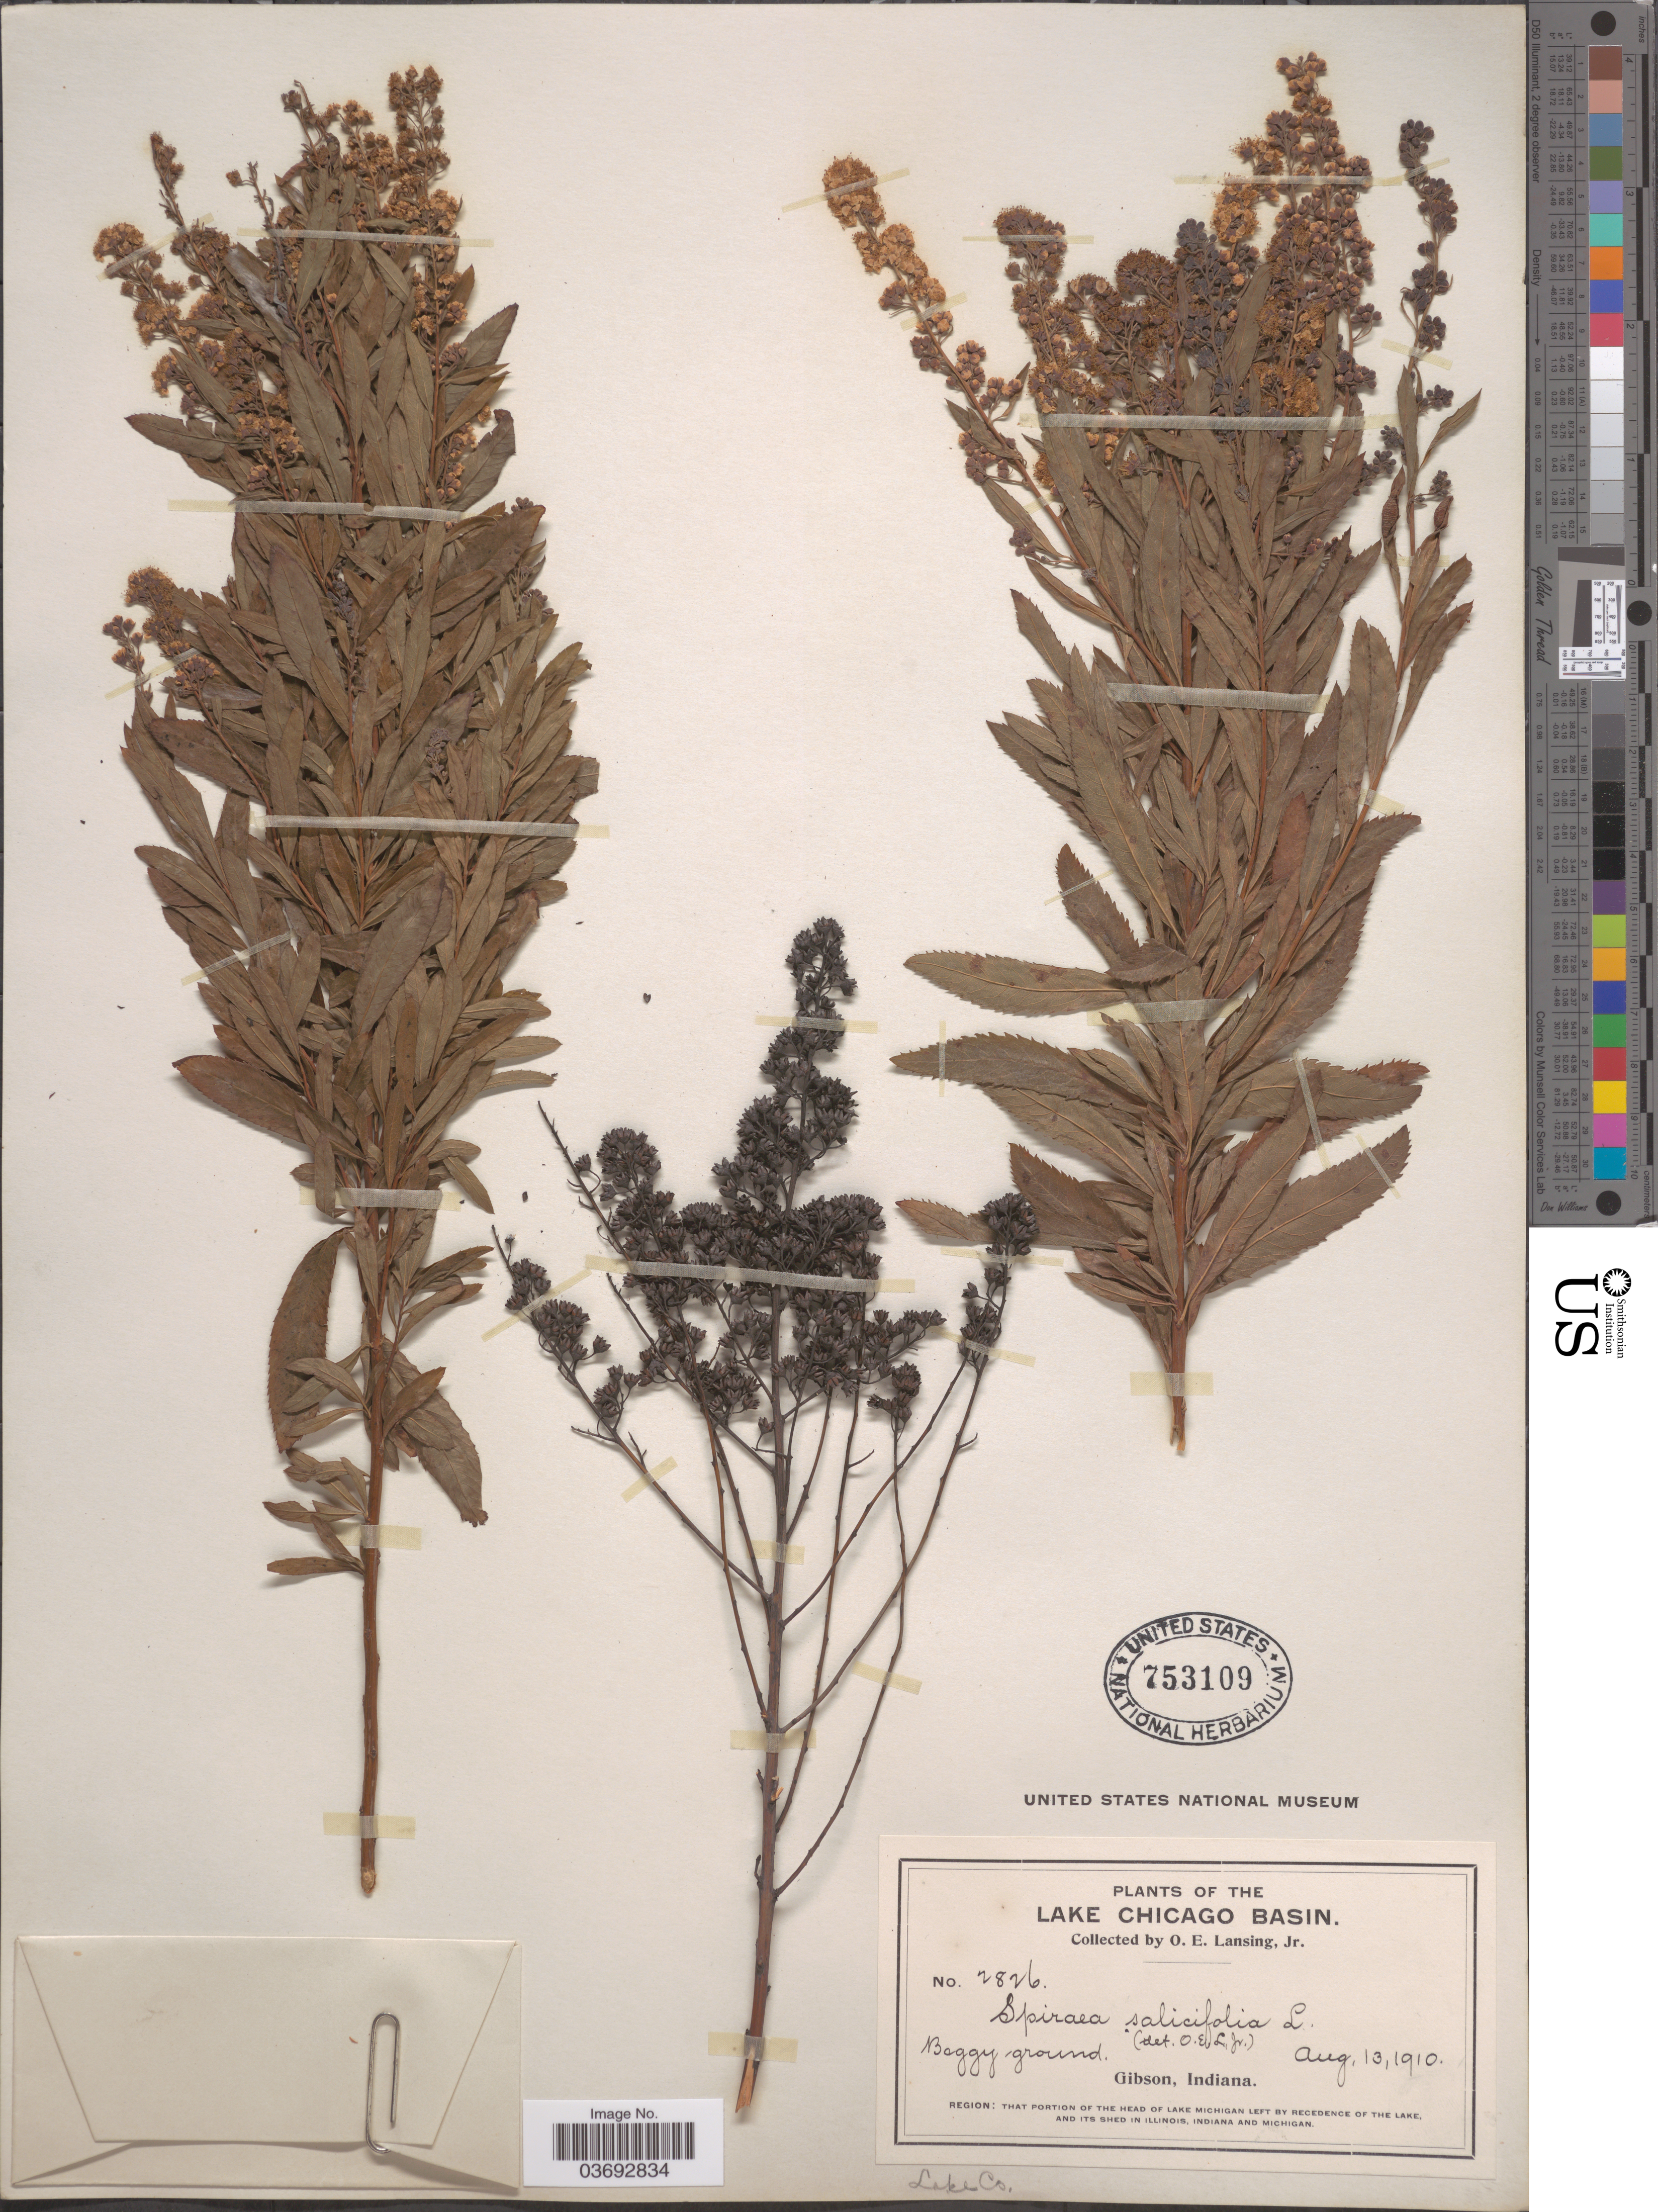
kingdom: Plantae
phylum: Tracheophyta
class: Magnoliopsida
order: Rosales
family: Rosaceae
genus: Spiraea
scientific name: Spiraea salicifolia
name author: L.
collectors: O. Lansing Jr.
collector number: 2826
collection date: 1910-08-13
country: United States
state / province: Indiana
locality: The Lake Chicago Basin. Gibson. Region: That portion of the Head of Lake Michigan left by Recedence of the Lake, and its Shed in Indiana. Lake Co.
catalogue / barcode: US 753109